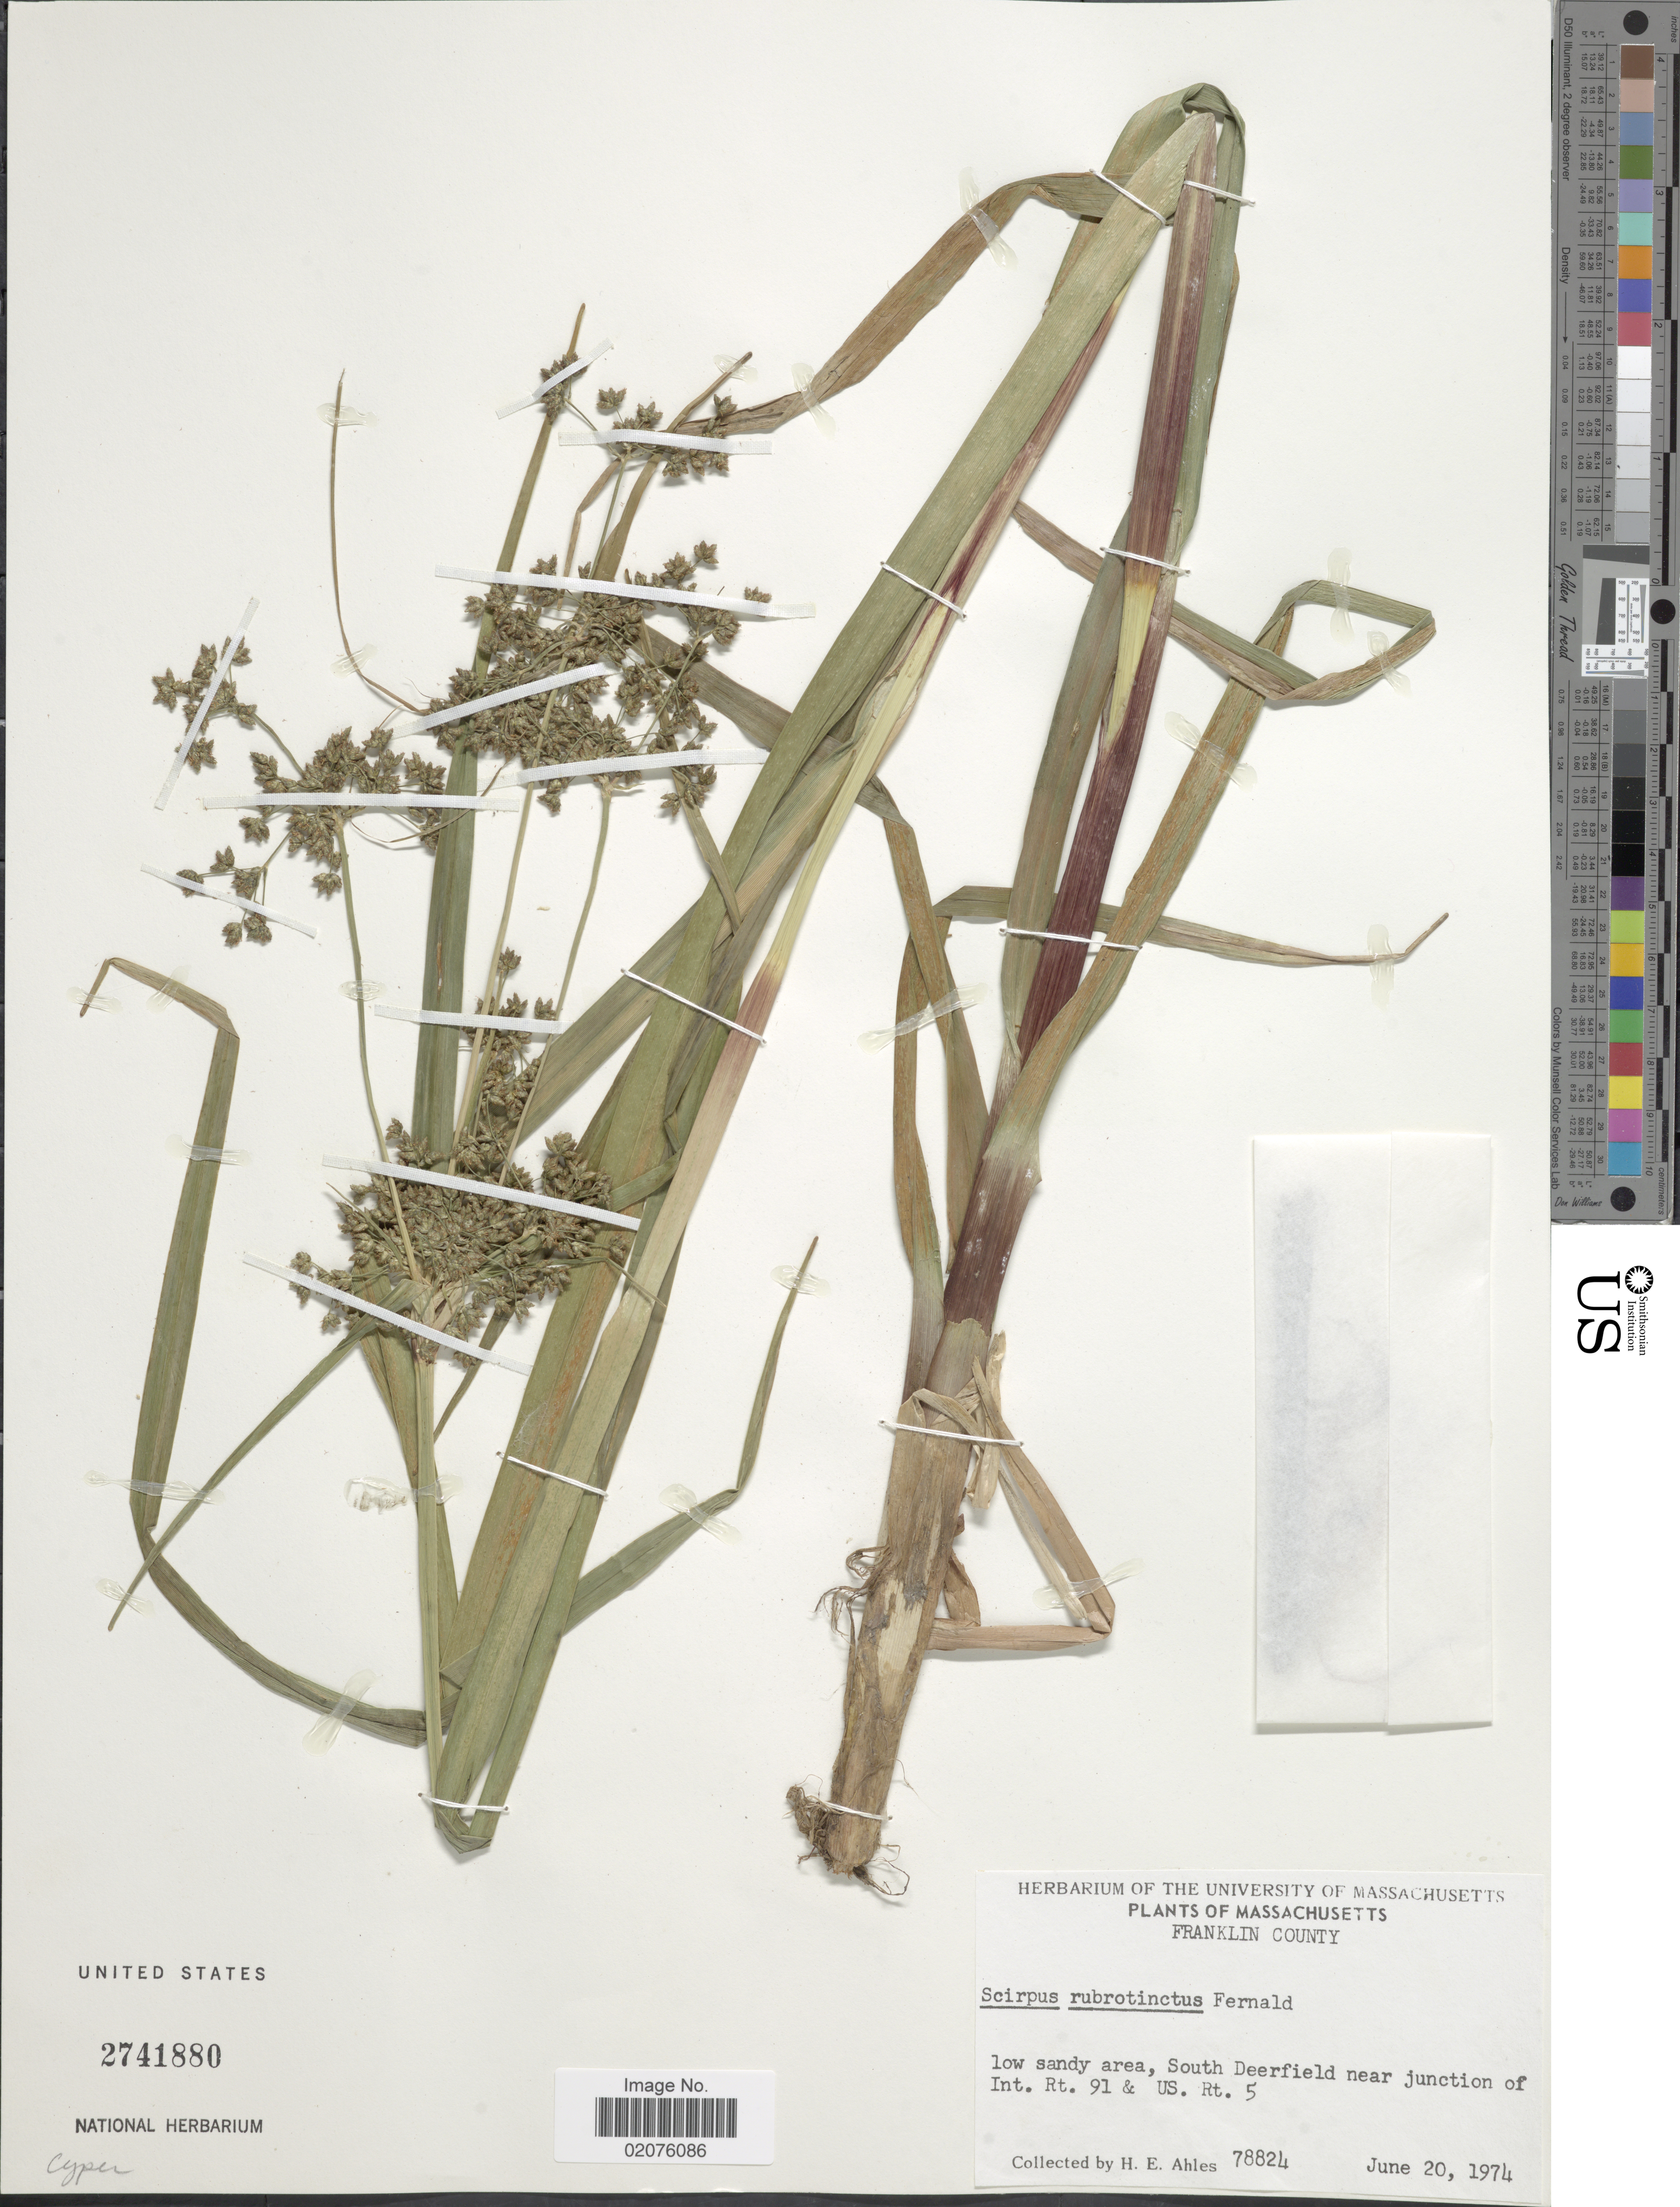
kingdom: Plantae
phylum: Tracheophyta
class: Liliopsida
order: Poales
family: Cyperaceae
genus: Scirpus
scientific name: Scirpus microcarpus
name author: J. Presl & C. Presl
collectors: H. E. Ahles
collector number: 78824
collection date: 1974-06-20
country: United States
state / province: Massachusetts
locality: Franklin County, South Deerfield near junction of Int. rt. 914 & US. Rt. 5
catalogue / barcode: US 2741880